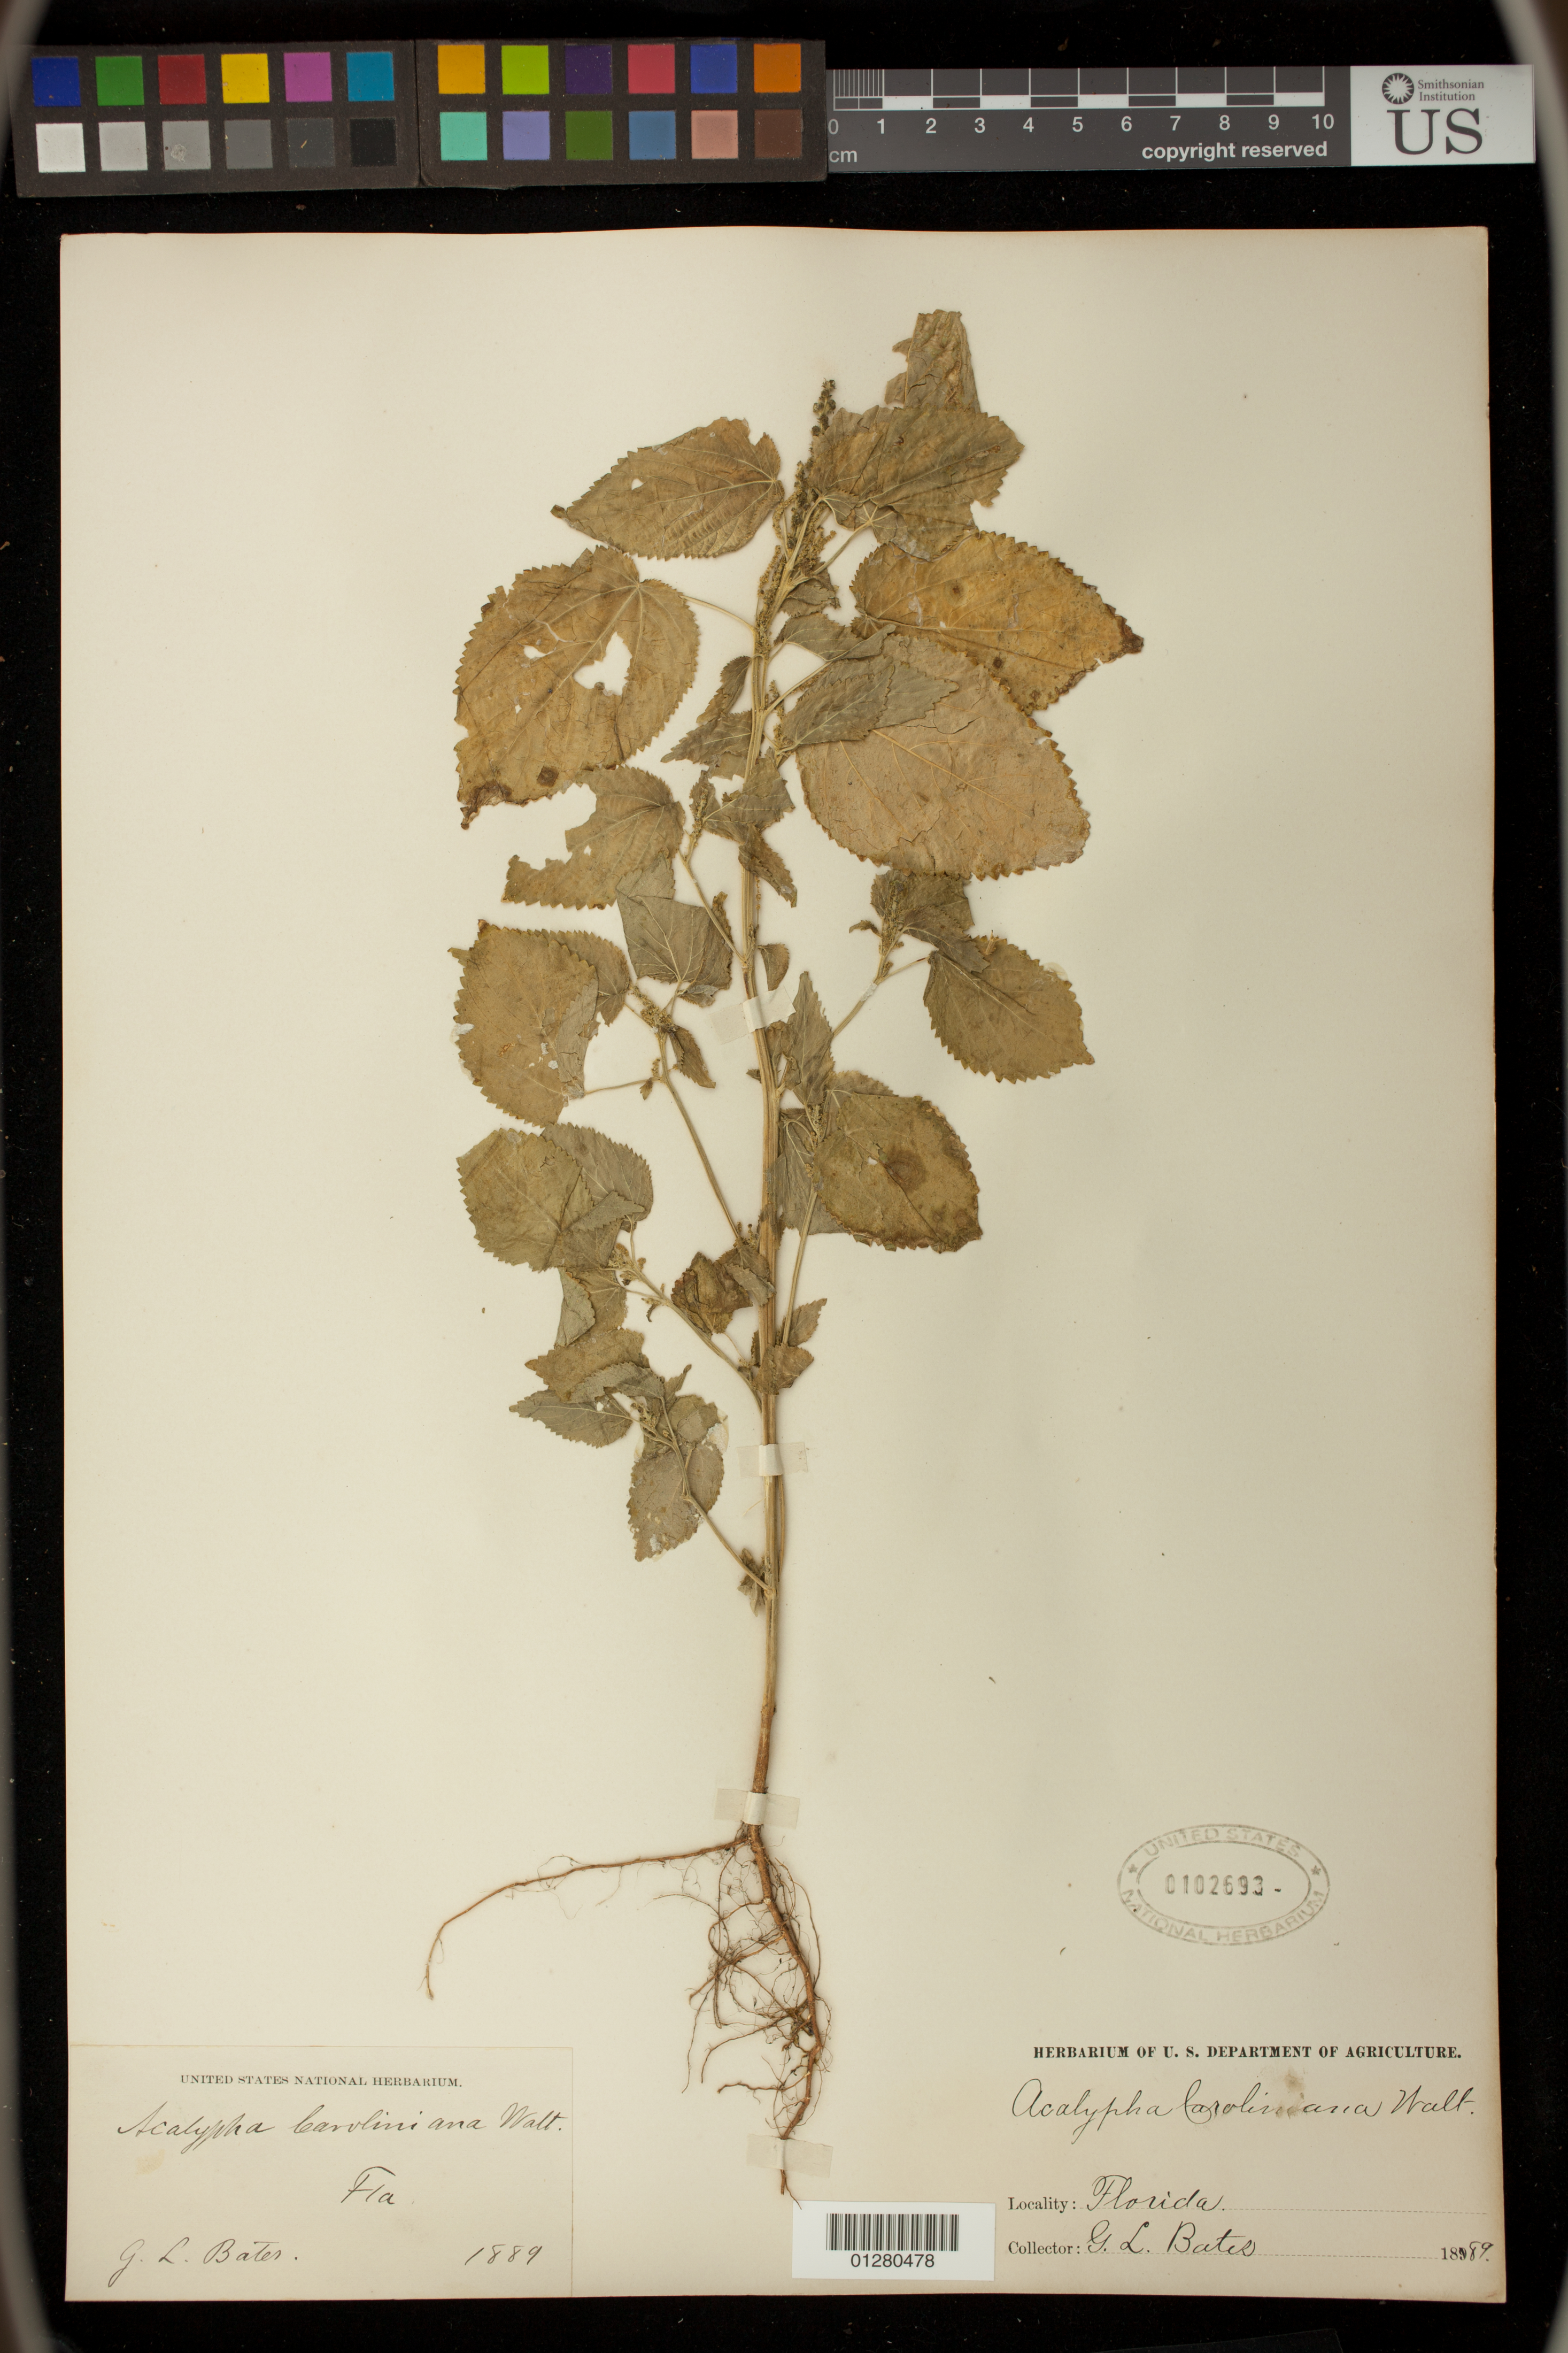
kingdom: Plantae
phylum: Tracheophyta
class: Magnoliopsida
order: Malpighiales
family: Euphorbiaceae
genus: Acalypha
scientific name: Acalypha ostryifolia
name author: Ridd.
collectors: G. Bates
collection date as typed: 1889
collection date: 1889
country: United States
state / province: Florida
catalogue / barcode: US 102693